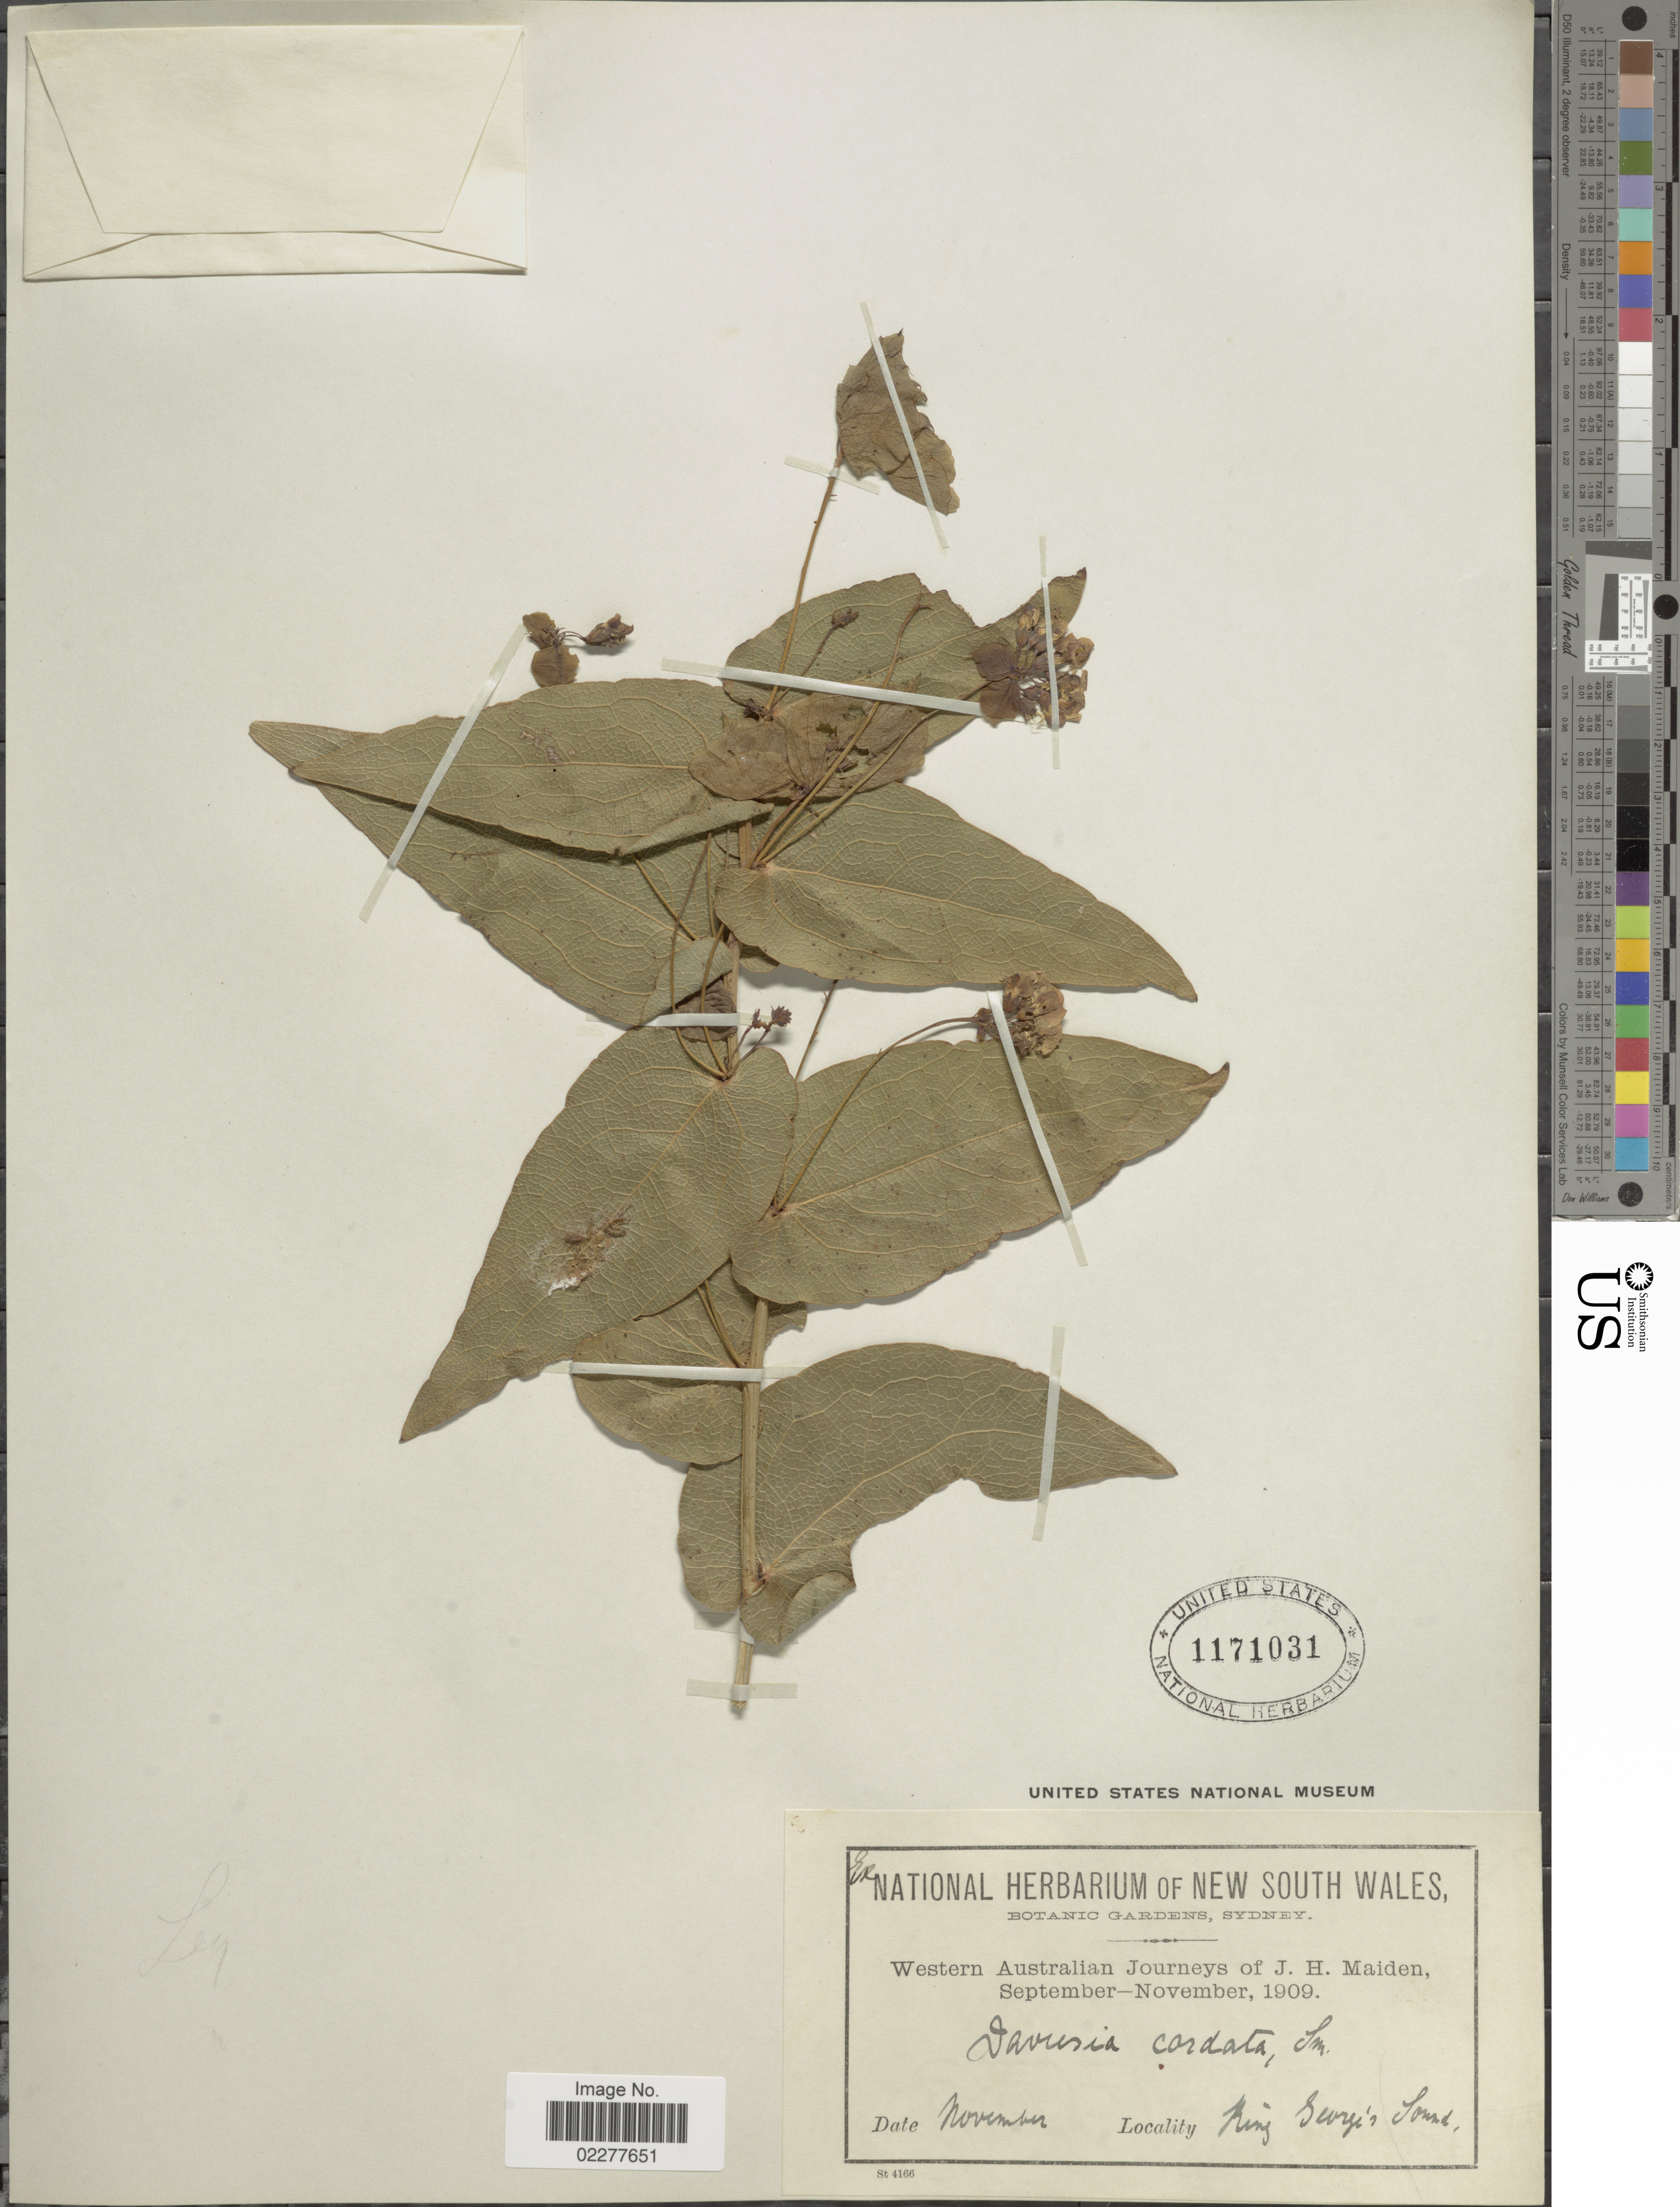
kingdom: Plantae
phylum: Tracheophyta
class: Magnoliopsida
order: Fabales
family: Fabaceae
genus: Daviesia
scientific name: Daviesia cordata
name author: Sm.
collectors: J. Maiden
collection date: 1909-11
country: Australia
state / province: Western Australia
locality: King George's Sound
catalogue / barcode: US 171031